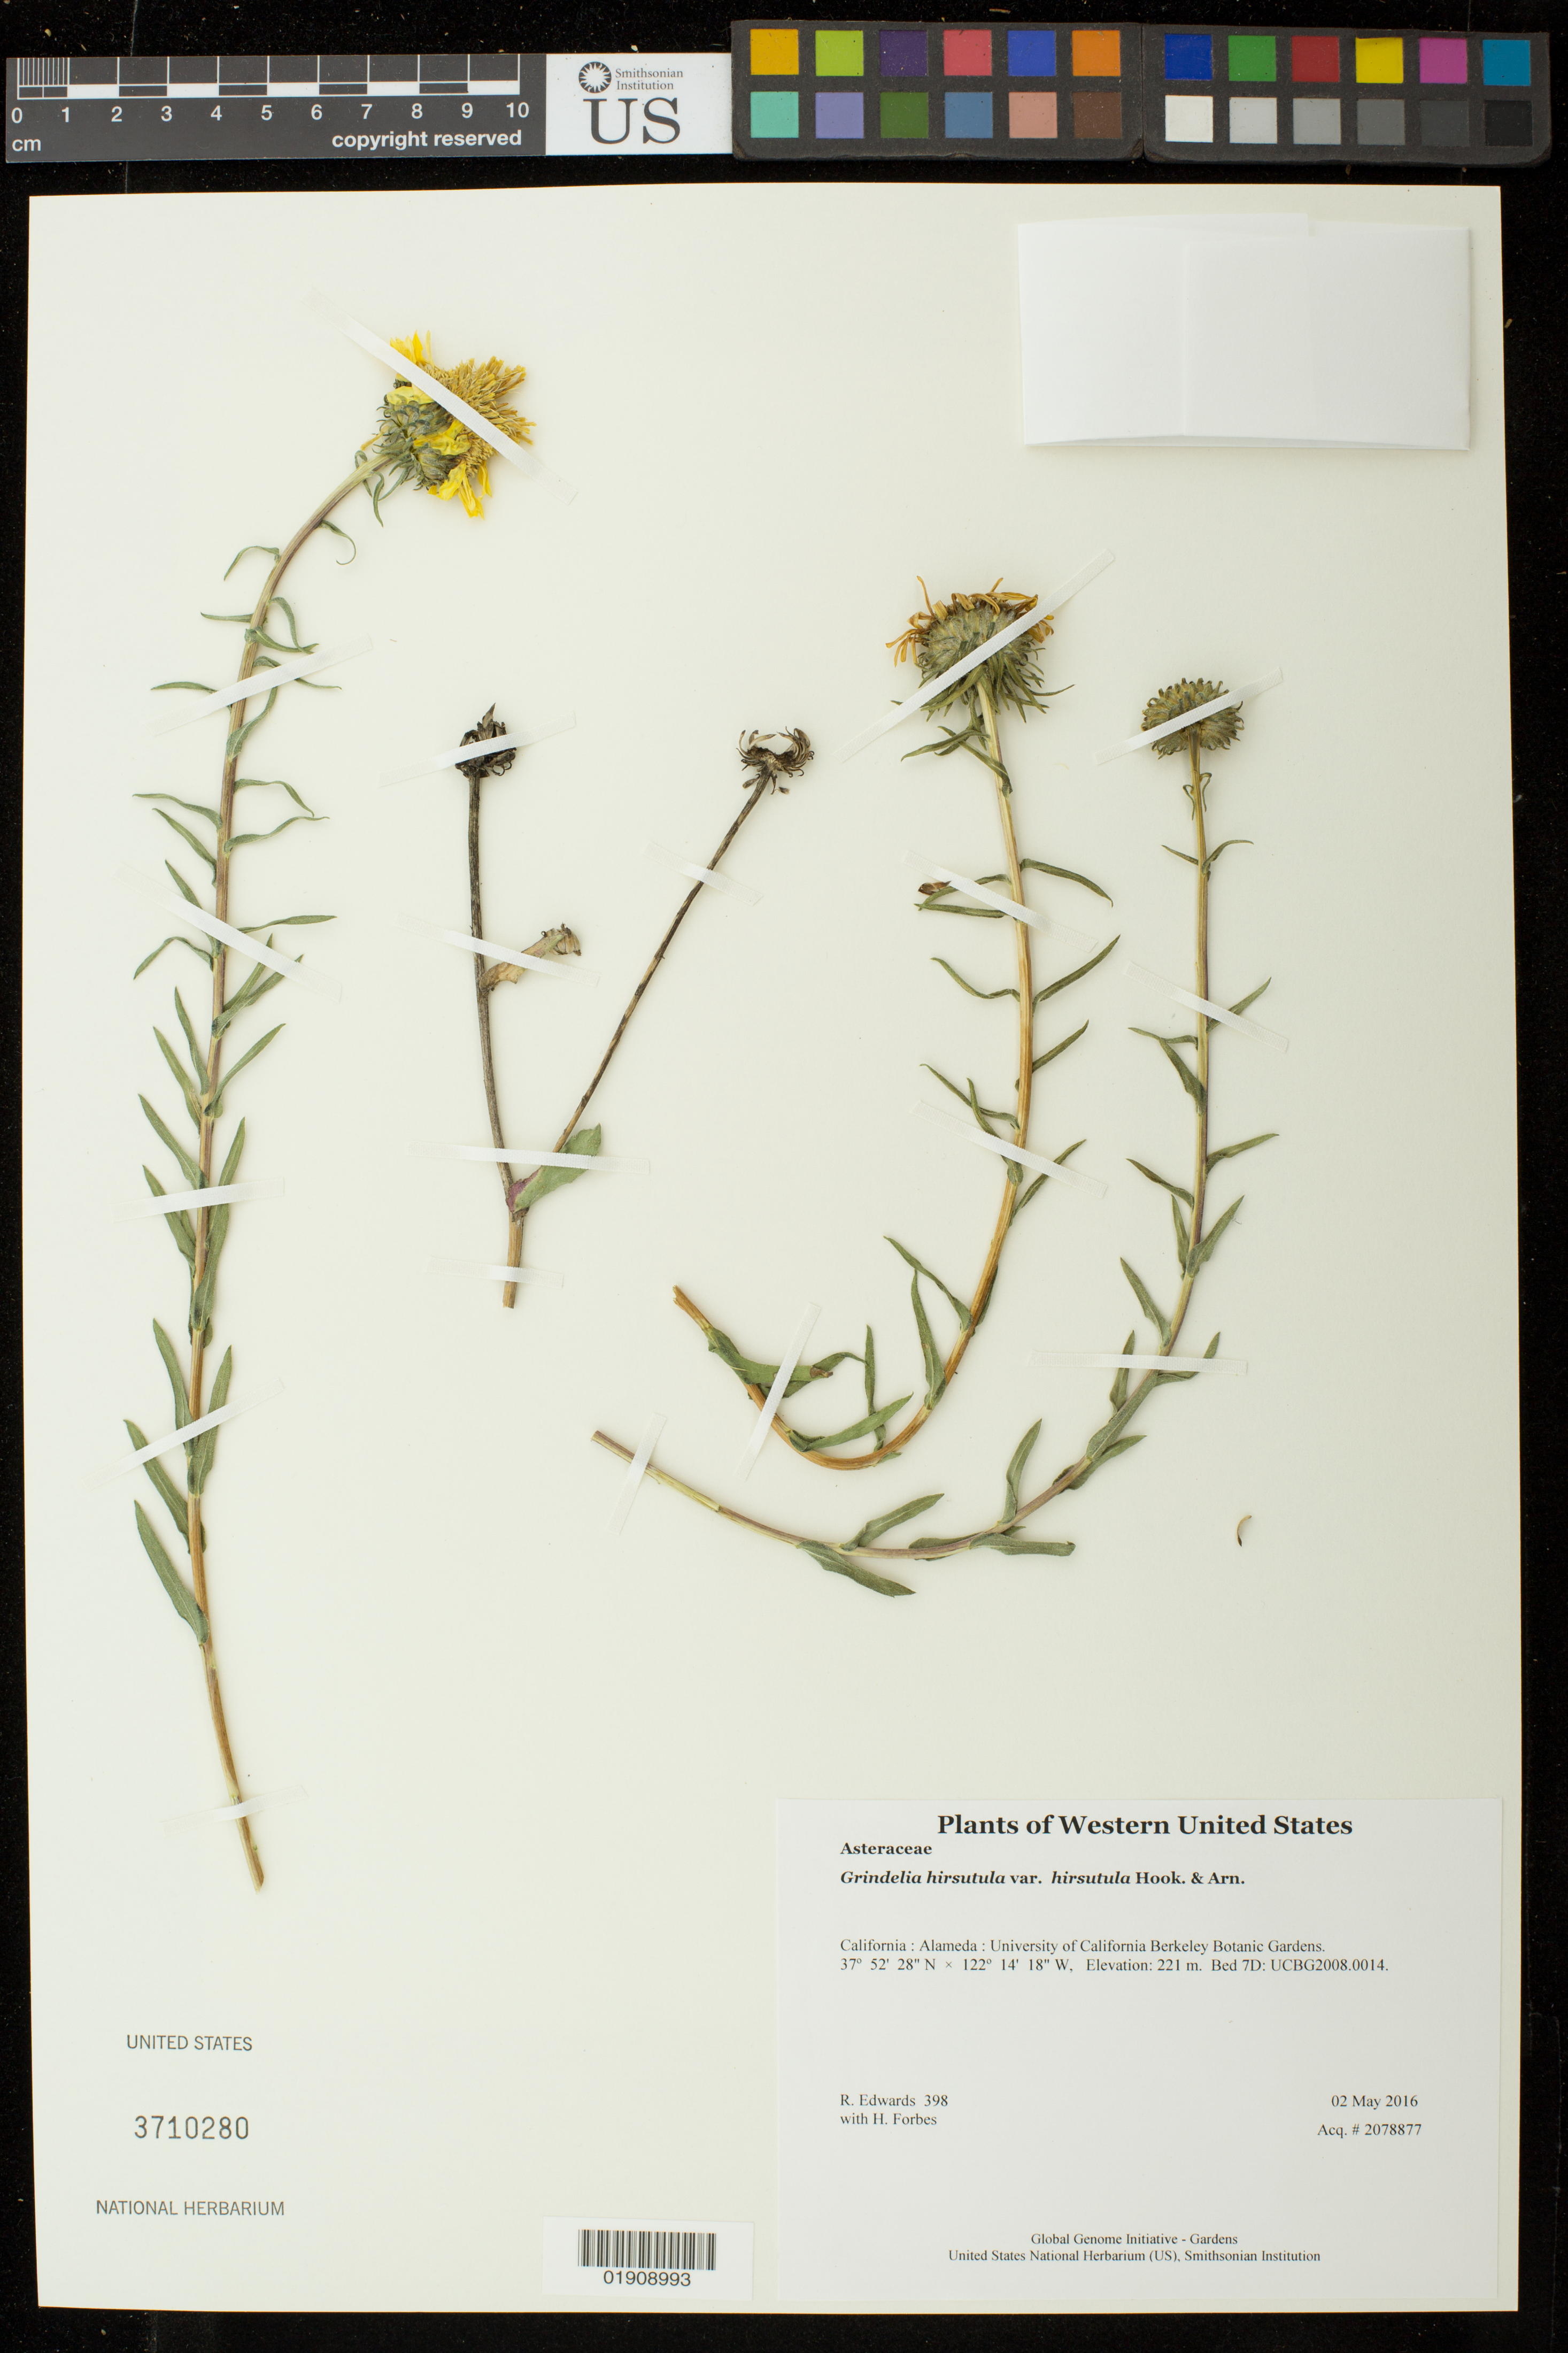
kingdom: Plantae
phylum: Tracheophyta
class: Magnoliopsida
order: Asterales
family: Asteraceae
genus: Grindelia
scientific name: Grindelia hirsutula var. hirsutula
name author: Hook. & Arn.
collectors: H. Forbes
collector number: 398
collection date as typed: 2 May 2016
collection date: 2016-05-02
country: United States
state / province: California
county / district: Alameda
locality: University of California Berkeley Botanic Gardens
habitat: Bed 7D: UCBG2008.0014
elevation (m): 221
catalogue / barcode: US 3710280